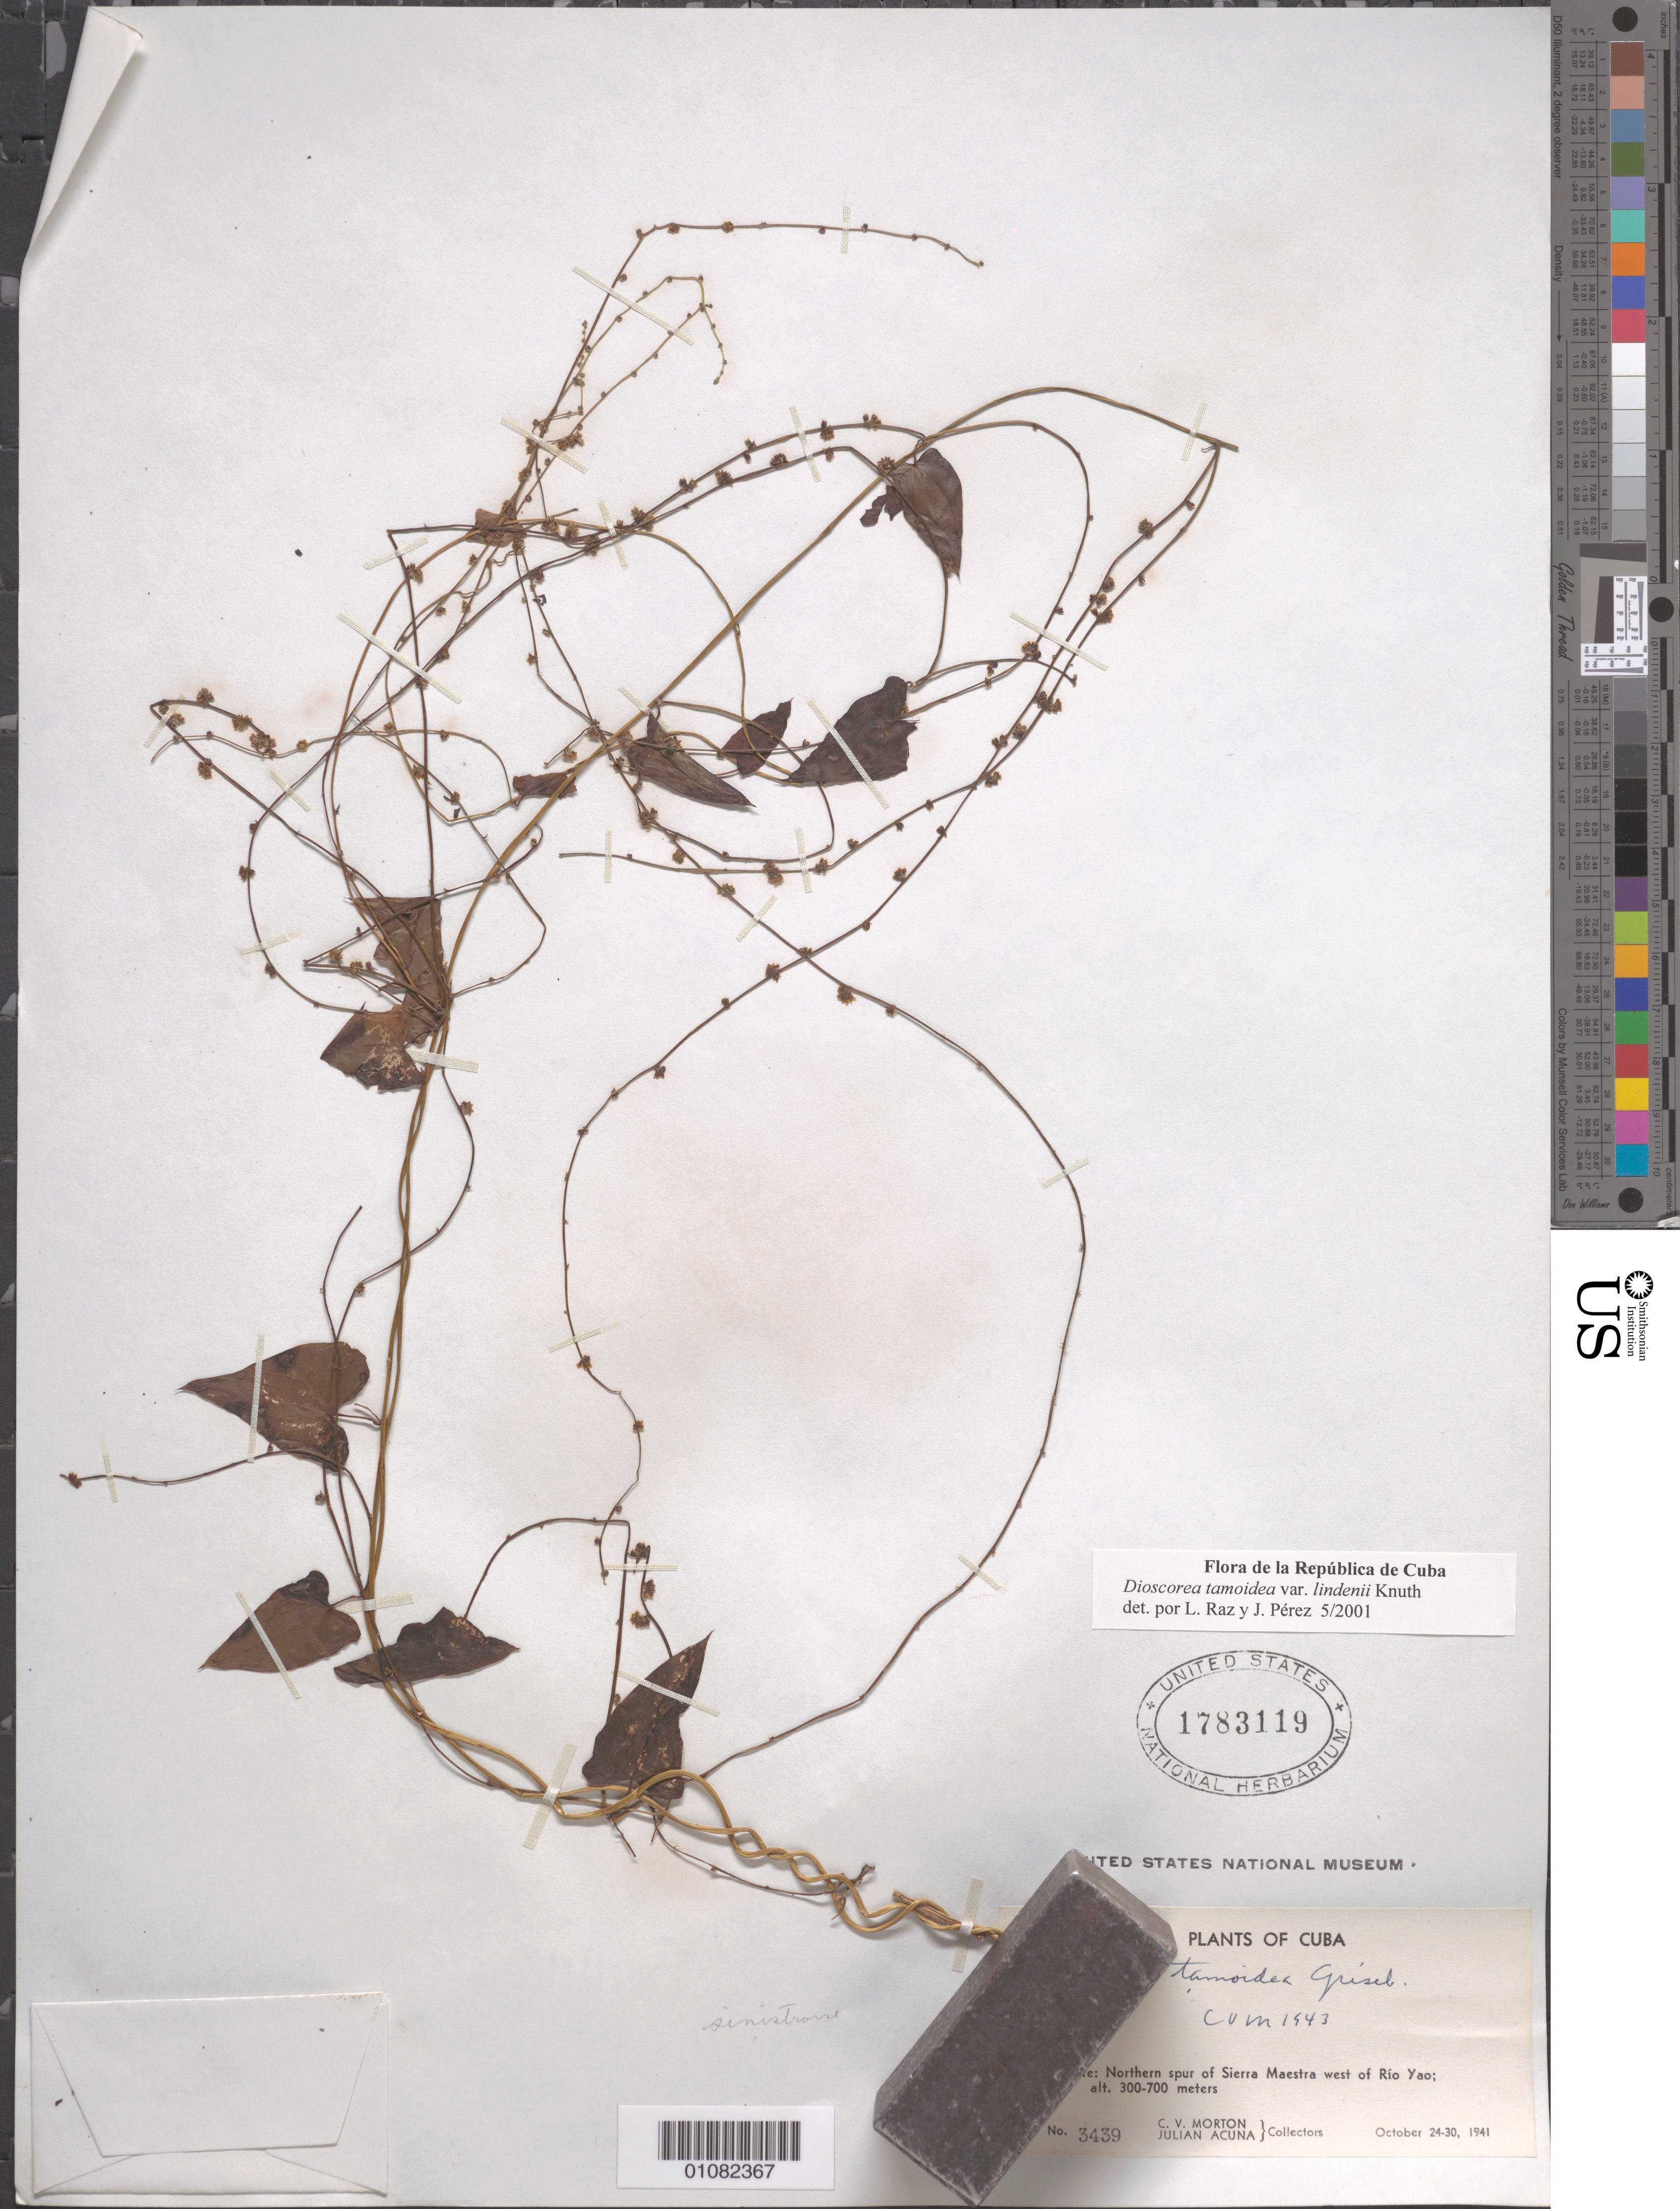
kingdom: Plantae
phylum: Tracheophyta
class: Liliopsida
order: Dioscoreales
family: Dioscoreaceae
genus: Dioscorea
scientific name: Dioscorea tamoidea var. lindenii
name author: Uline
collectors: C. V. Morton & J. Acuña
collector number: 3439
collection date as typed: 24 Oct 1941 to 30 Oct 1941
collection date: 1941-10-24/1941-10-30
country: Cuba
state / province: Guantánamo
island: Cuba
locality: Oriente: Northern spur of Sierra Maestra W of Rio Yao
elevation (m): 300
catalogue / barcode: US 1783119